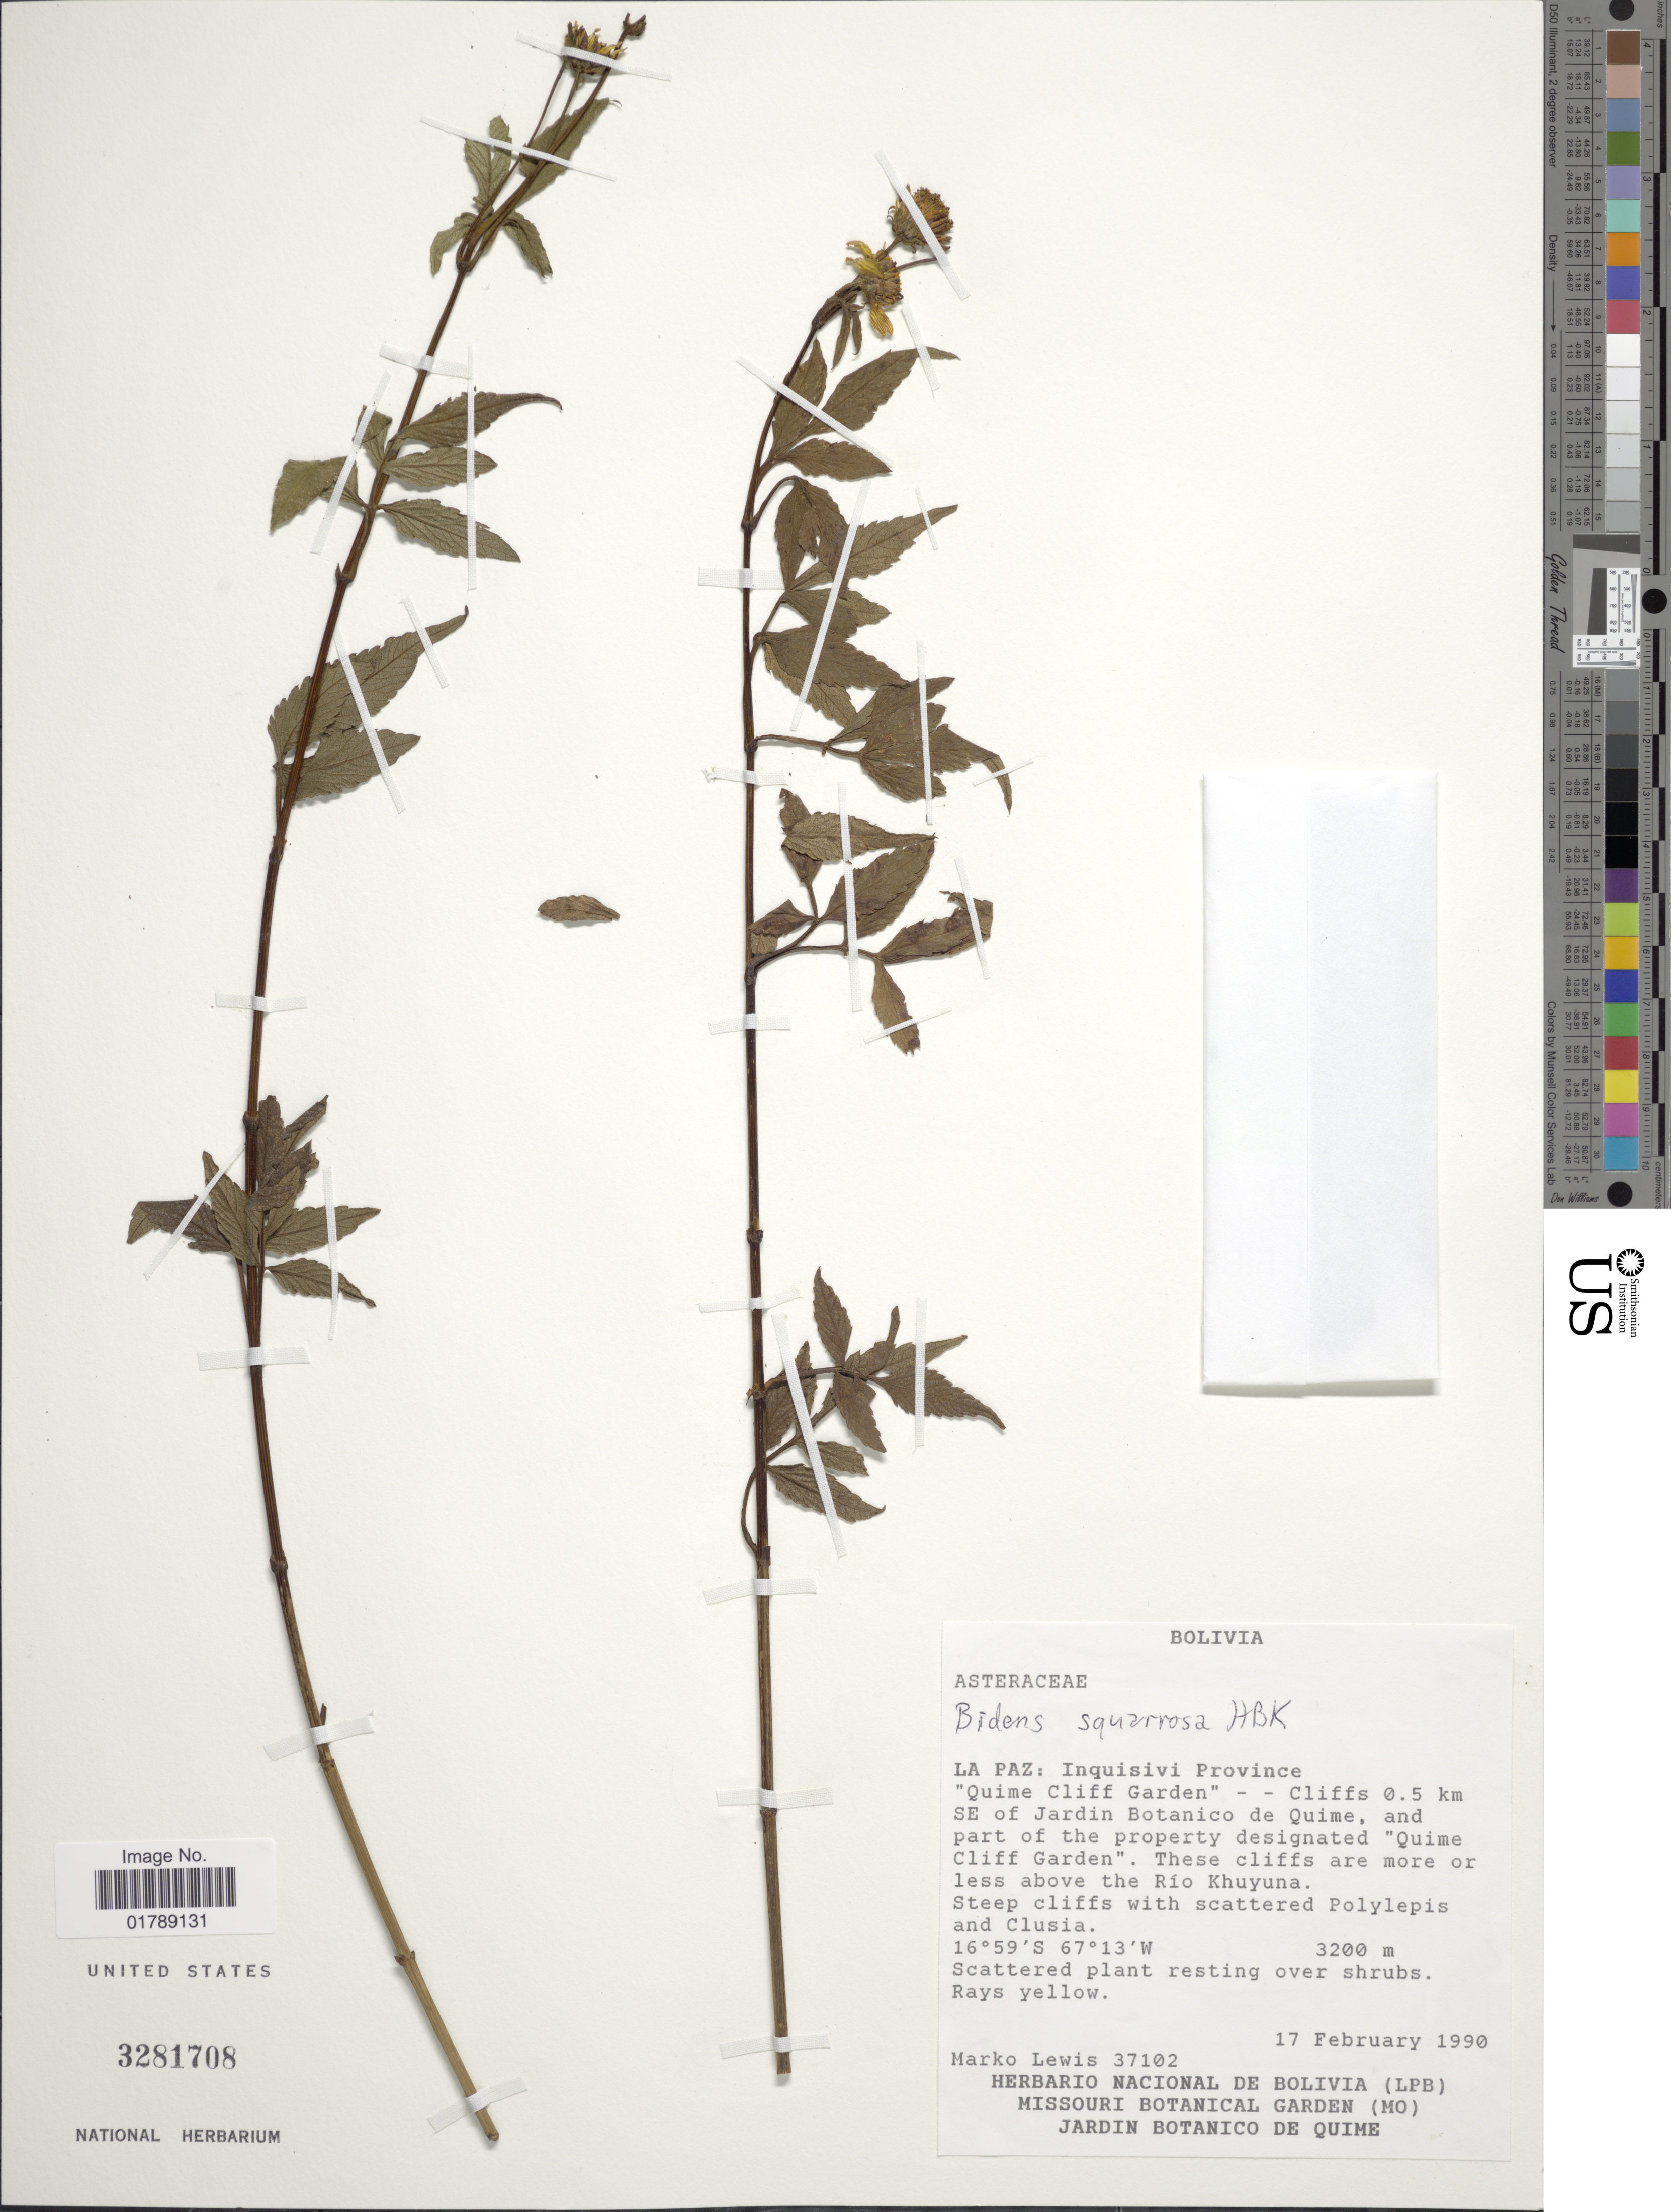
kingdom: Plantae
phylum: Tracheophyta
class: Magnoliopsida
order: Asterales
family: Asteraceae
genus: Bidens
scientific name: Bidens squarrosa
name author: Kunth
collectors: M. A. Lewis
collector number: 37102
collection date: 1990-02-17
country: Bolivia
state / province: La Paz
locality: Inquisivi Province, "Quime Cliff Garden" - - Cliffs 0.5 km SE of Jardin Botanico de Quime, and part of the property designated "Quime Cliff Garden". These cliffs are more or less above the Río Khuyuna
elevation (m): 3200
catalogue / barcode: US 3281708